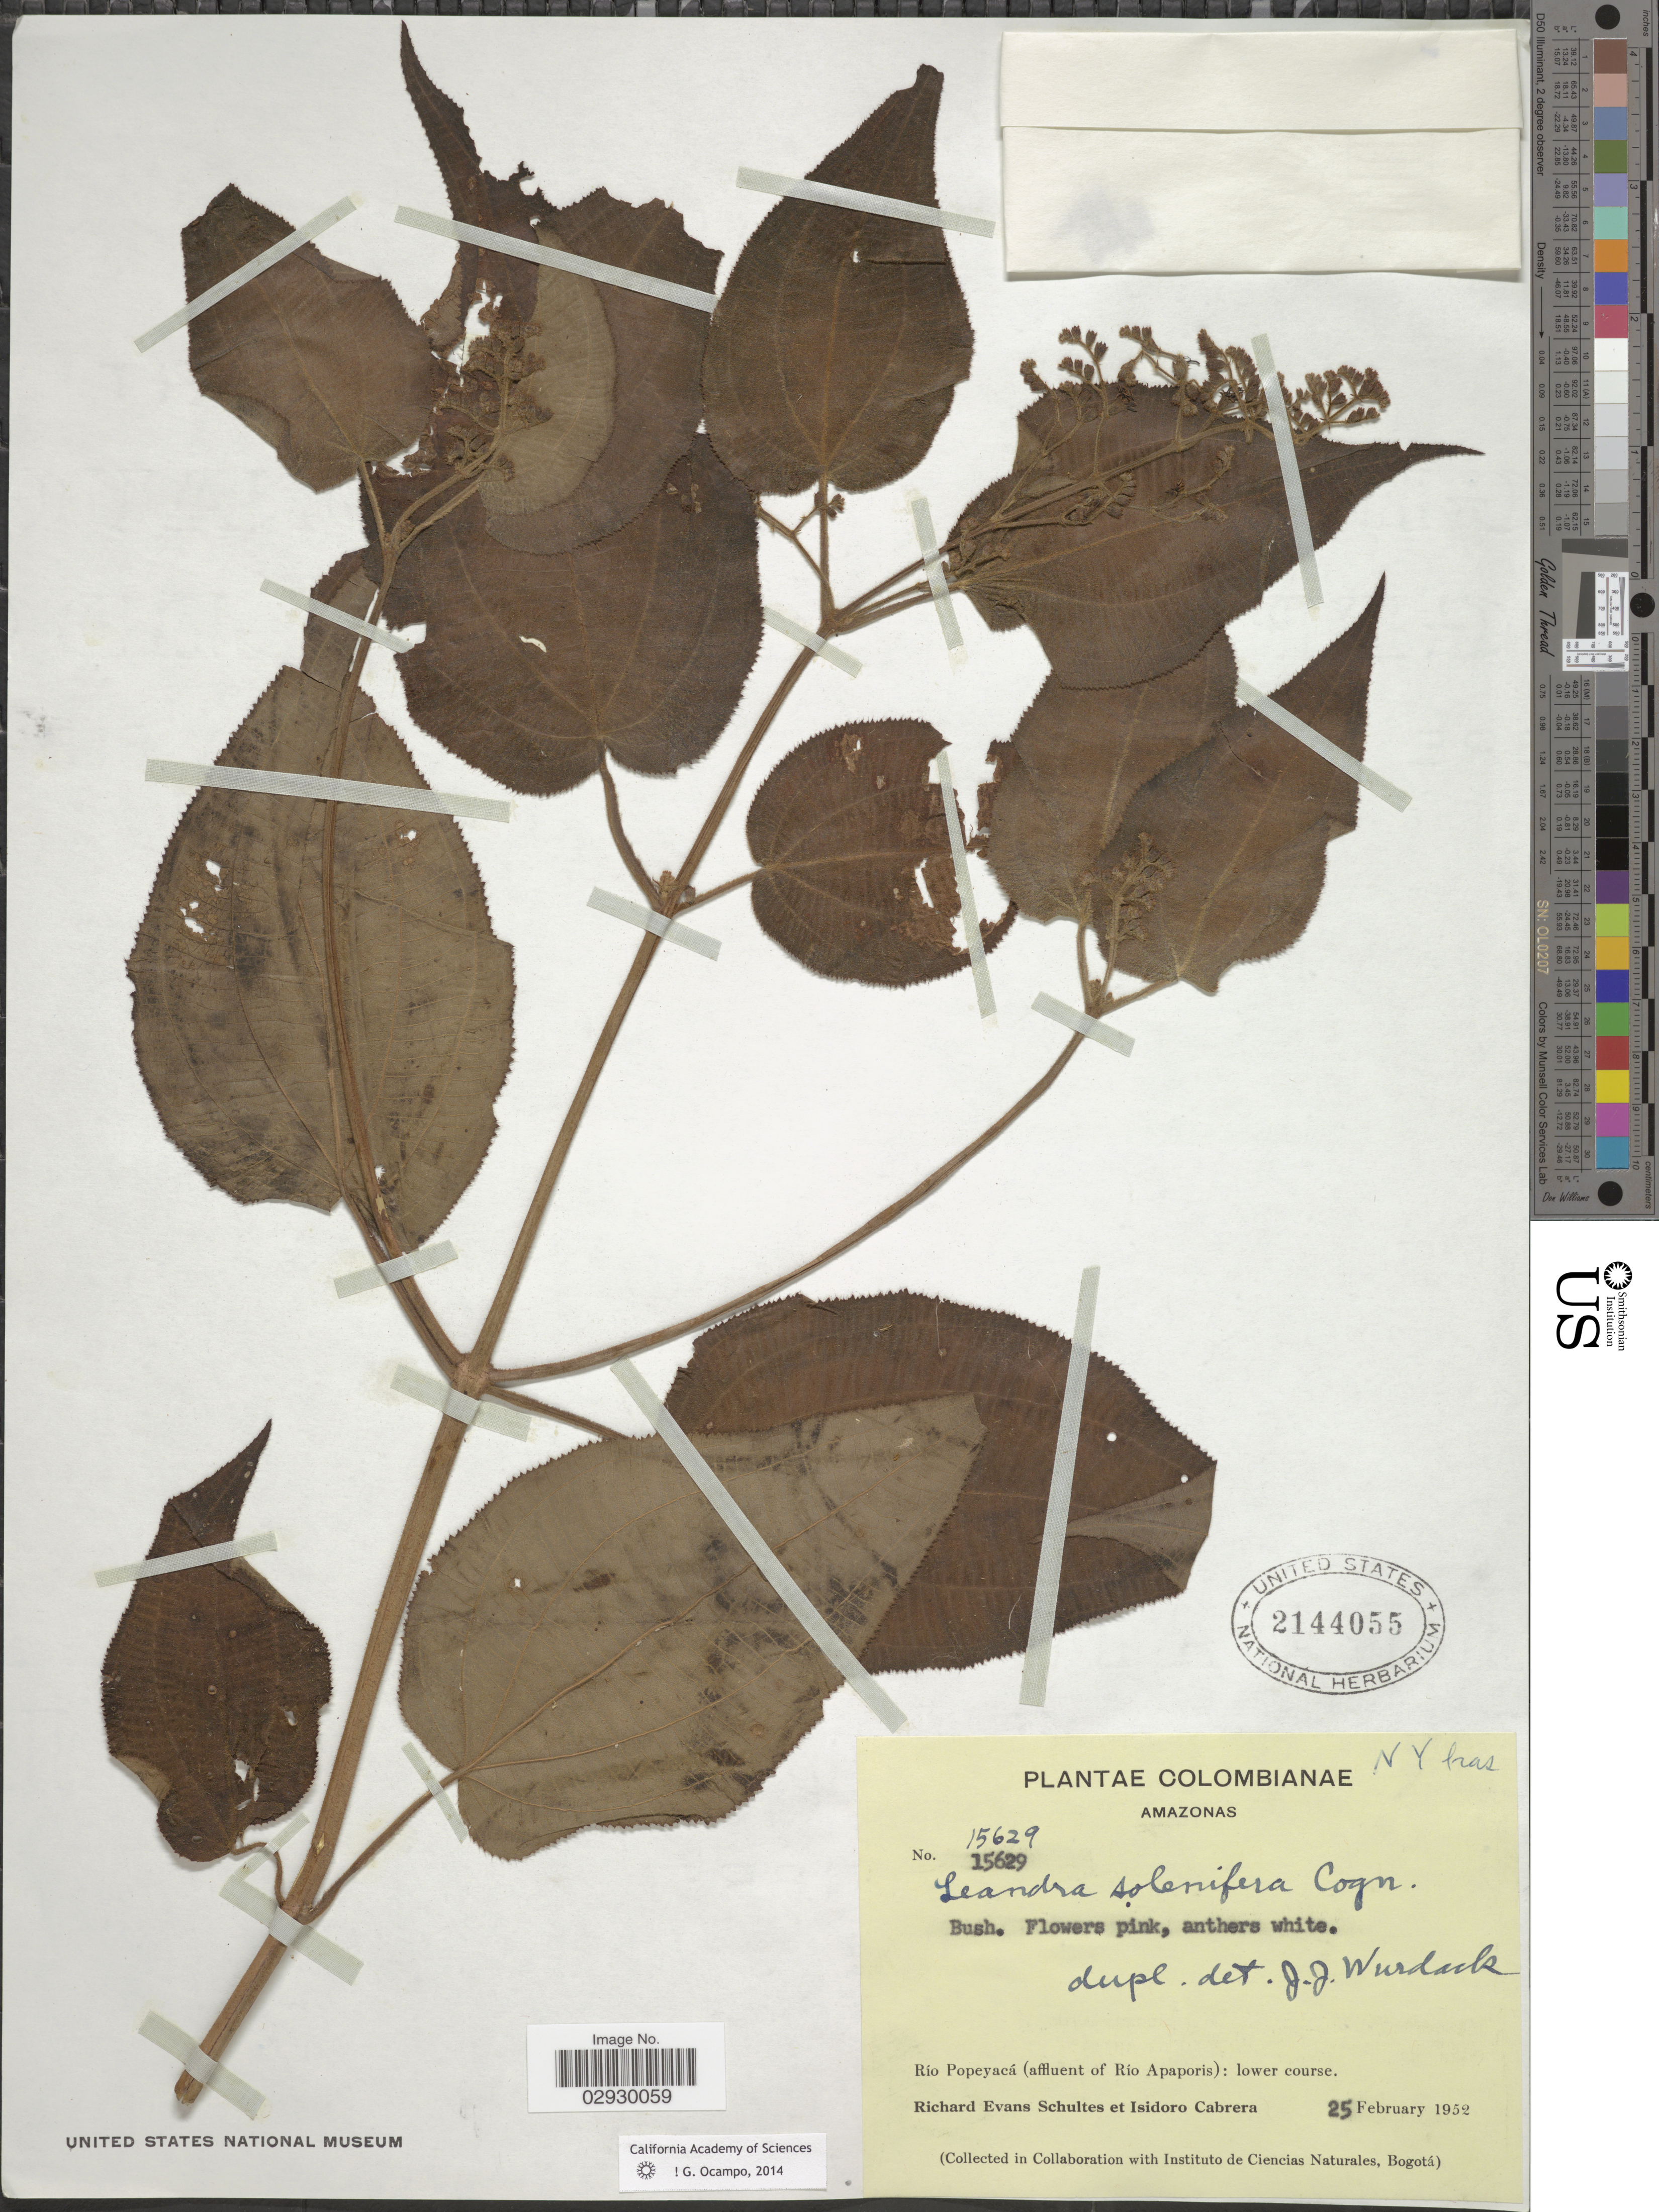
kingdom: Plantae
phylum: Tracheophyta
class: Magnoliopsida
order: Myrtales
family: Melastomataceae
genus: Leandra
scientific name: Leandra solenifera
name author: Cogn.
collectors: R. E. Schultes & I. Cabrera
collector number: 15629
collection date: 1952-02-25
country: Colombia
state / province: Amazônas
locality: Río Popeyacá (affluent of Río Apaporis): lower course.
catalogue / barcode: US 2144055